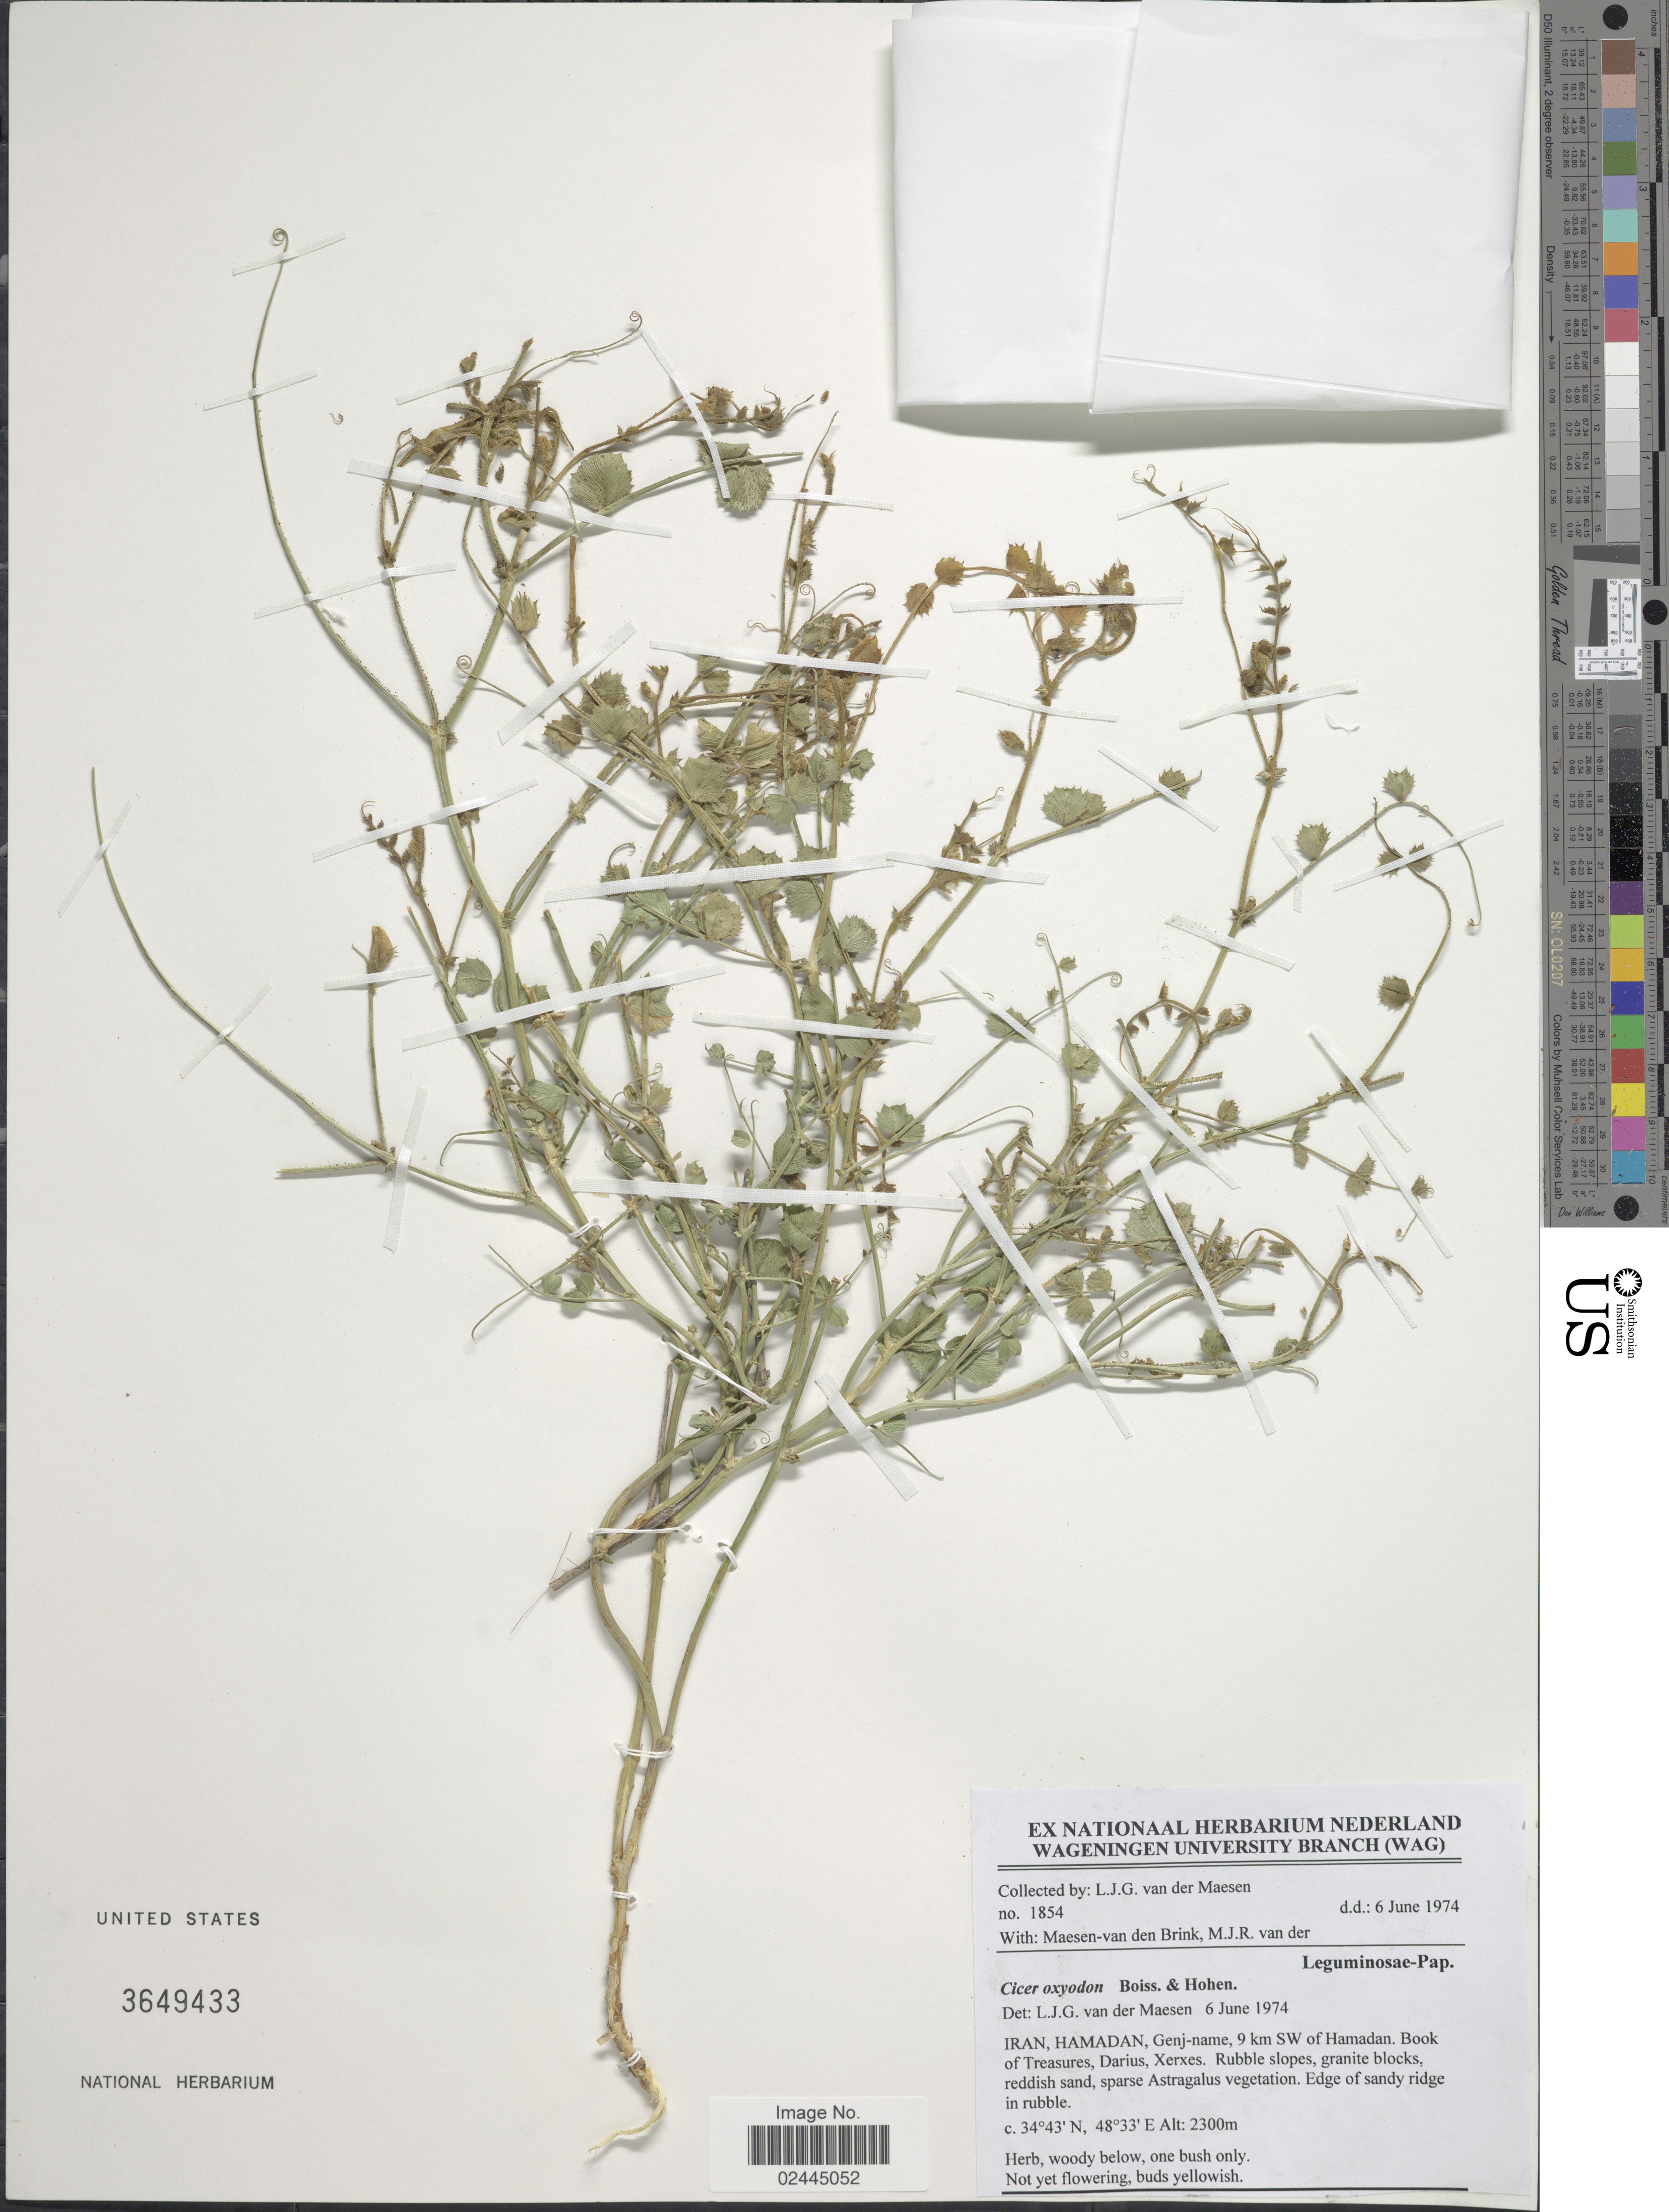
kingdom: Plantae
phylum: Tracheophyta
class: Magnoliopsida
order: Fabales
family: Fabaceae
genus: Cicer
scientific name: Cicer oxyodon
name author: Boiss. & Hohen.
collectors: L. van der Maesen & M. Maesen-van den Brink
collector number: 1854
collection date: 1974-06-06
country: Iran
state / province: Hamadan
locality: Genj-name, 9 km SW of Hamadan. Book of Treasures, Darius, Xerxes.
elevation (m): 2300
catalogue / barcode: US 3649433